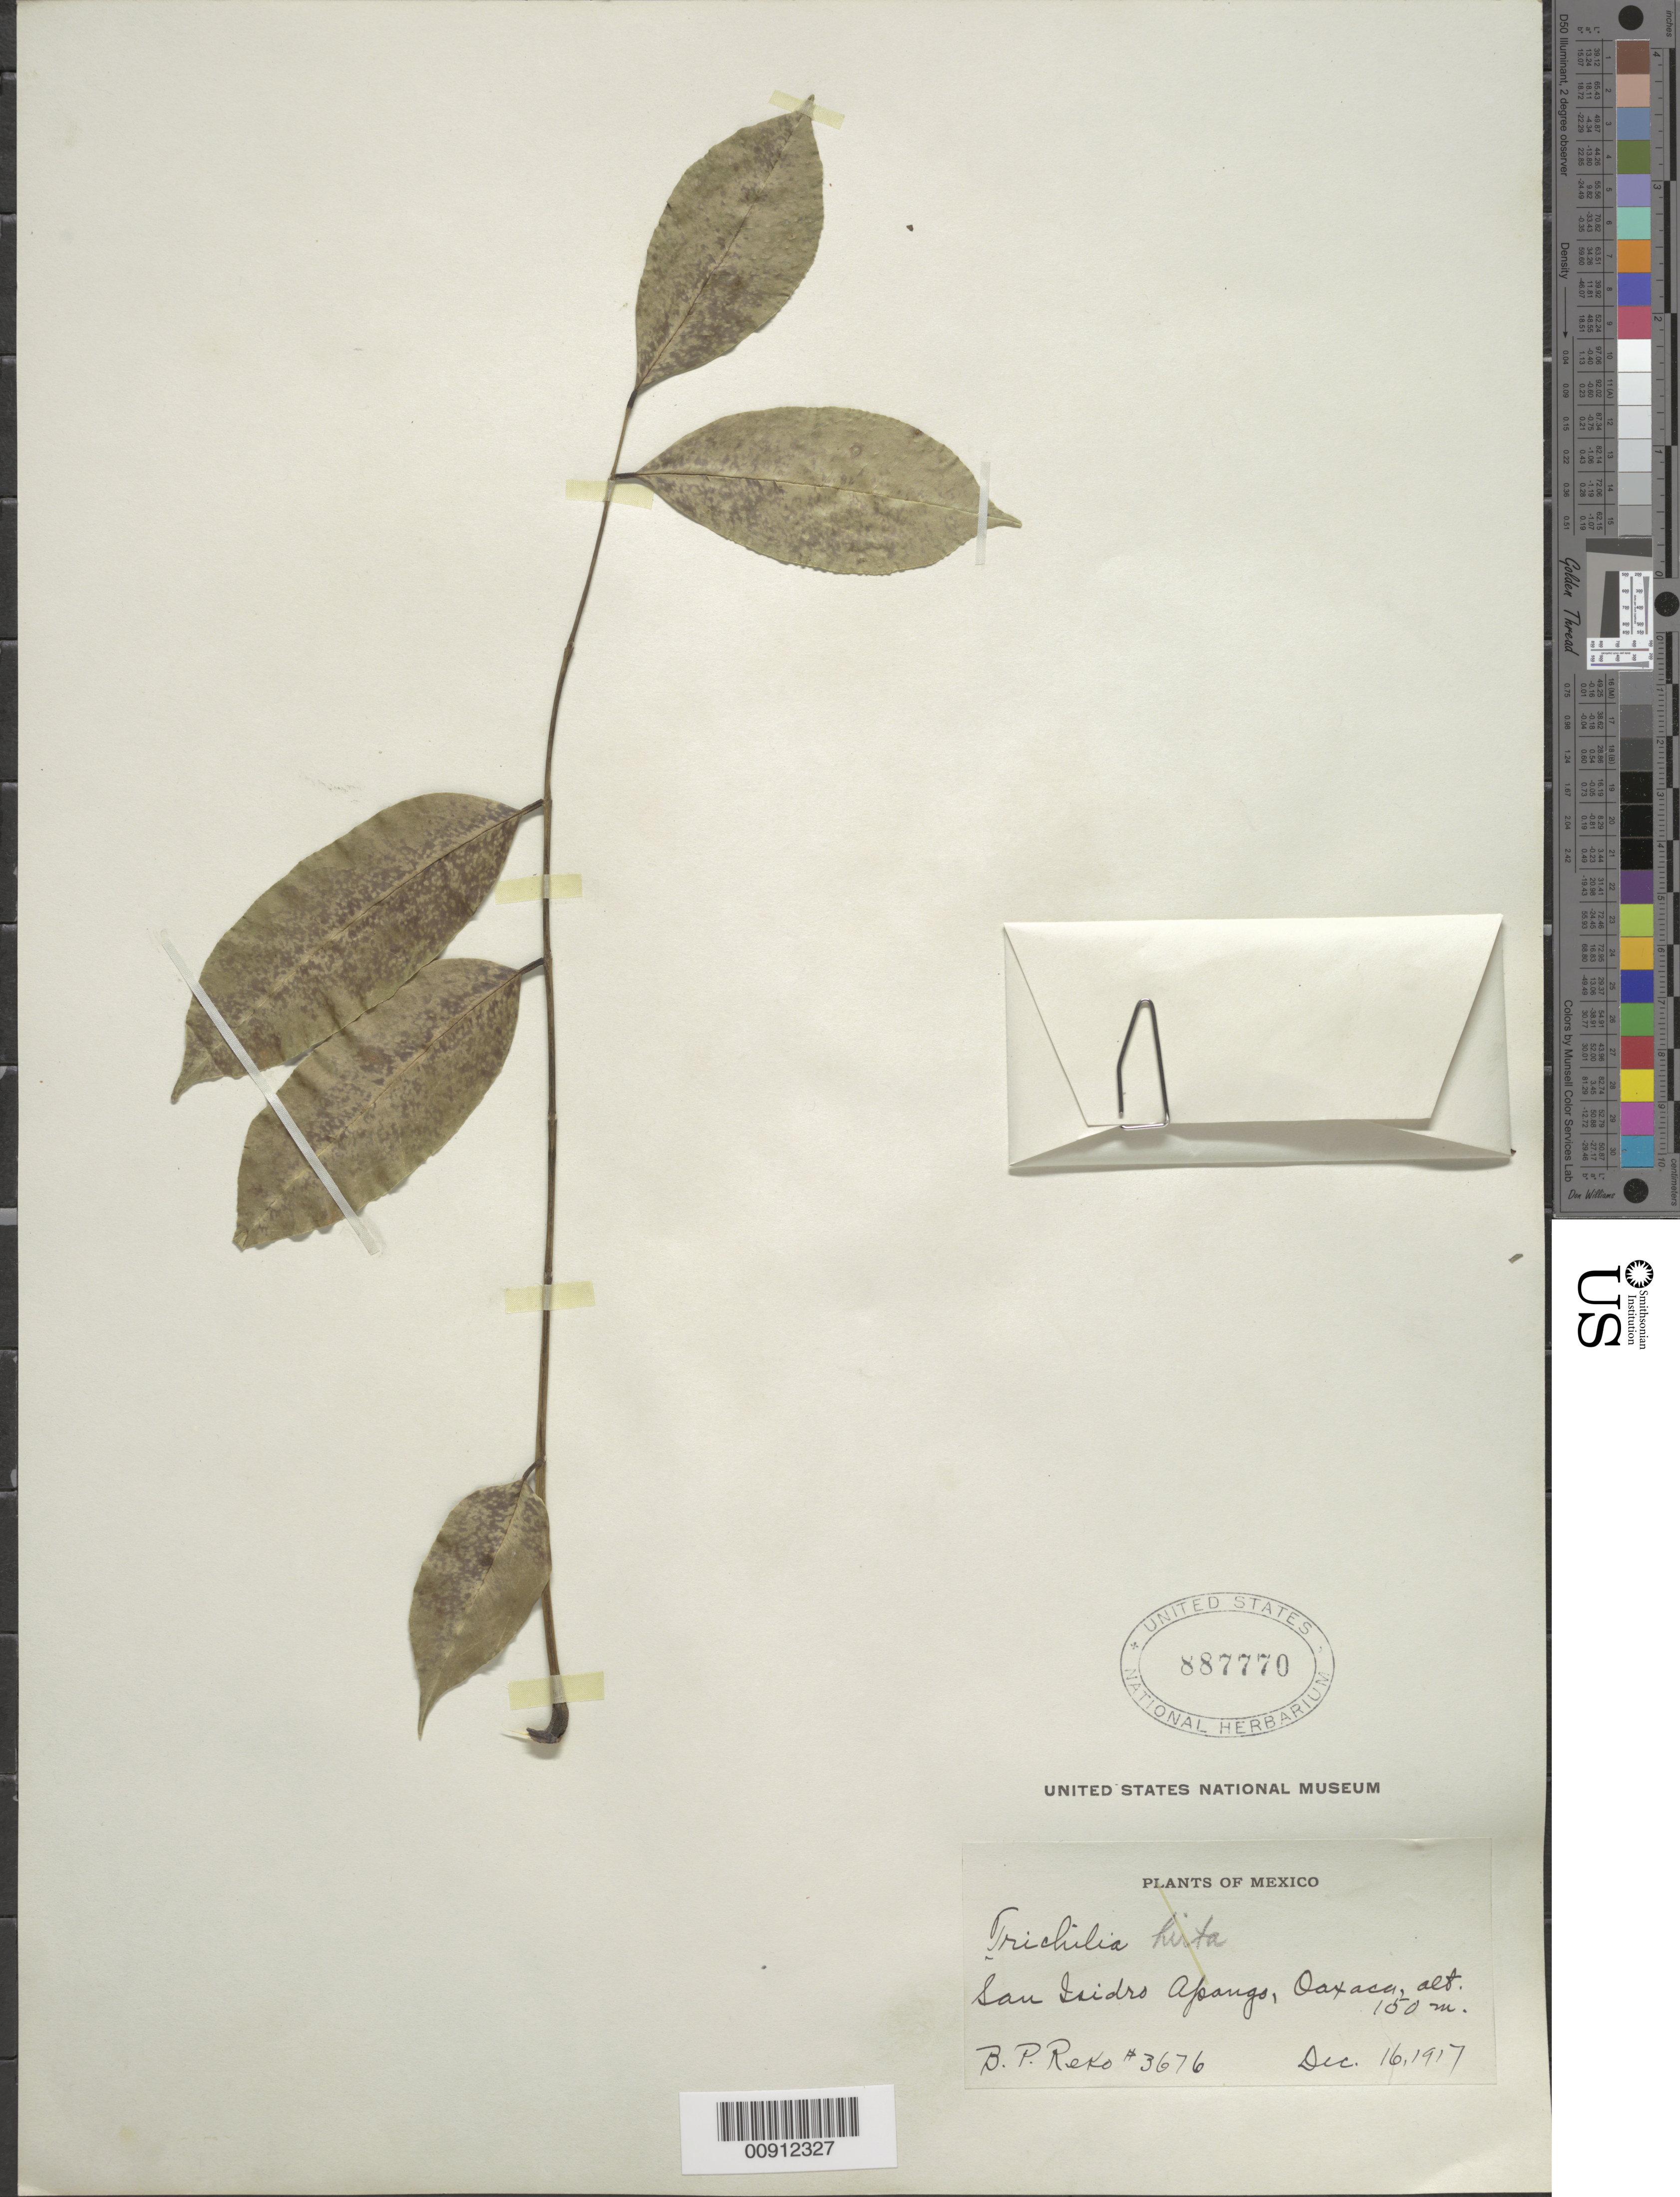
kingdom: Plantae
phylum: Tracheophyta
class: Magnoliopsida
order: Sapindales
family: Meliaceae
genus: Trichilia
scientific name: Trichilia hirta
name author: L.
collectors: B. P. Reko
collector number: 3676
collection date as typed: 16 Dec 1917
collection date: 1917-12-16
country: Mexico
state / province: Oaxaca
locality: San Isidro Apango, Oaxaca.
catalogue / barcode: US 887770